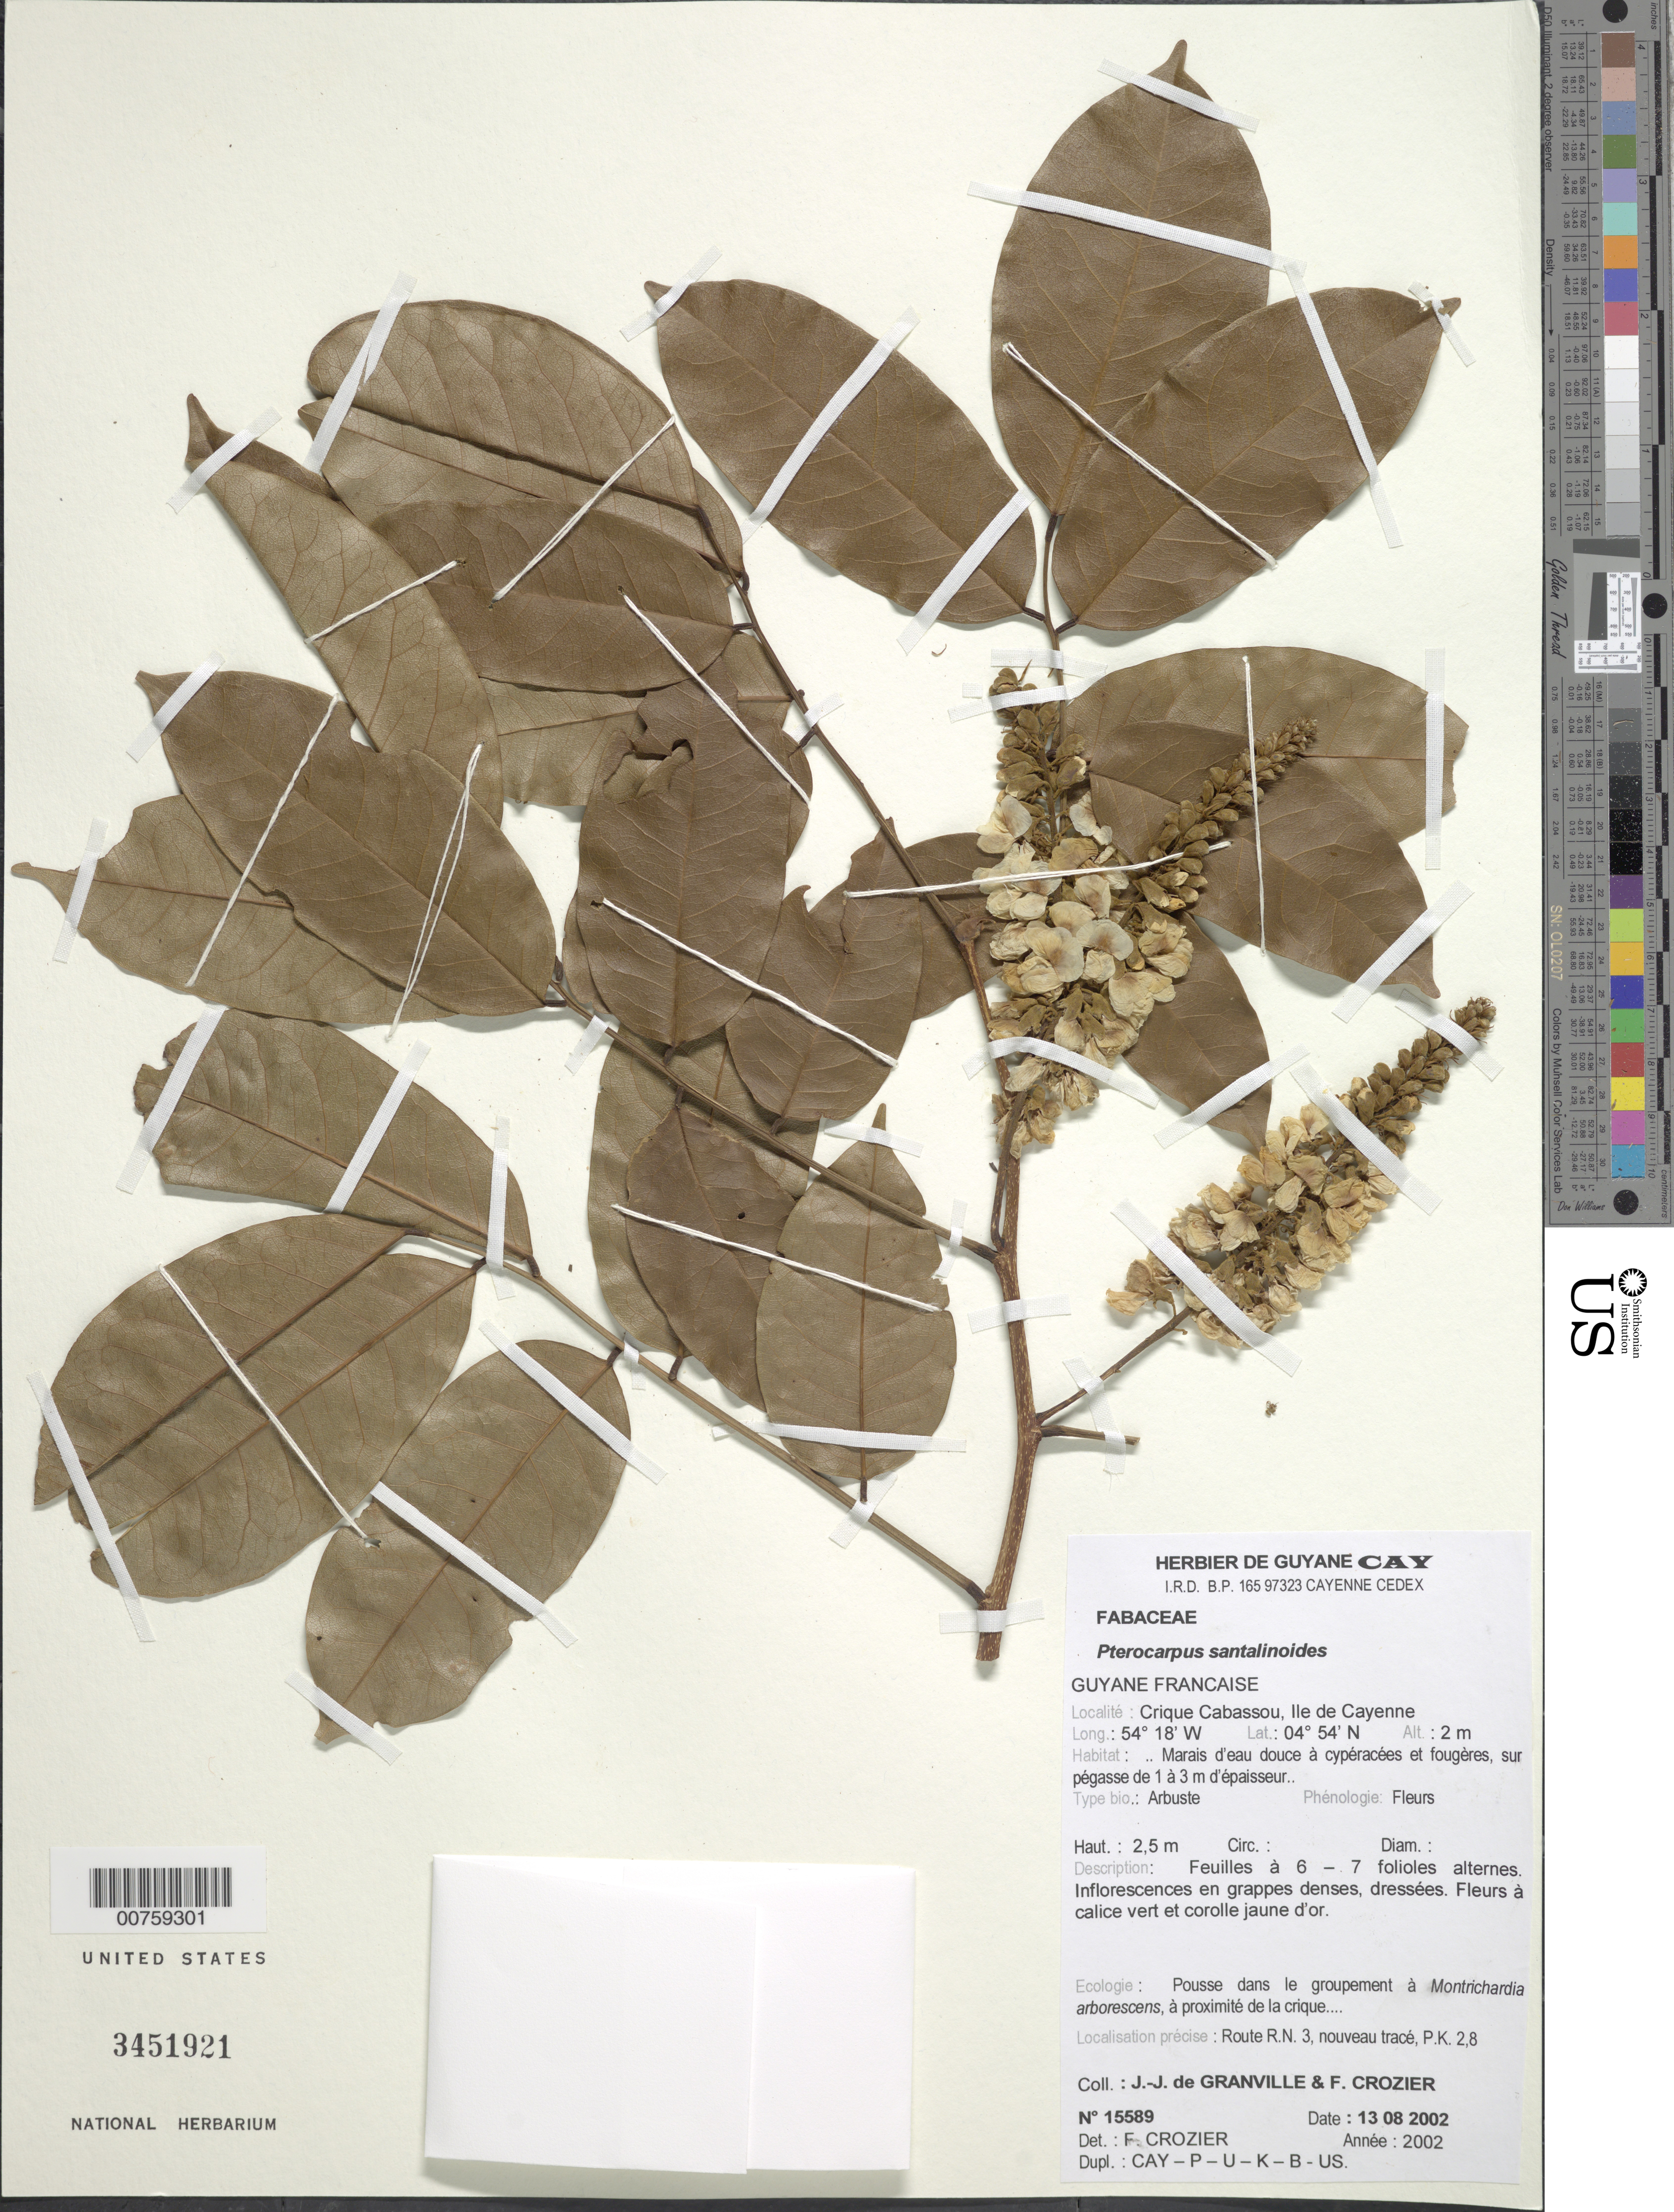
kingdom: Plantae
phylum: Tracheophyta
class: Magnoliopsida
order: Fabales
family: Fabaceae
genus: Pterocarpus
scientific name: Pterocarpus santalinoides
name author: L'Hér. ex DC.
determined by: Crozier, F.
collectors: J.-J. de Granville & F. Crozier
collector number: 15589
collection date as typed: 13-Aug-02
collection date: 2002-08-13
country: French Guiana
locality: Crique Cabassou, Ile de Cayenne, Route R.N. 3, nouveau trace, PK 2.8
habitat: Marais d'eau douce a cyperacees et fougeres, sur pegasse de 1-3 m d'epaisseur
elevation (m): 2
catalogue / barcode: US 3451921